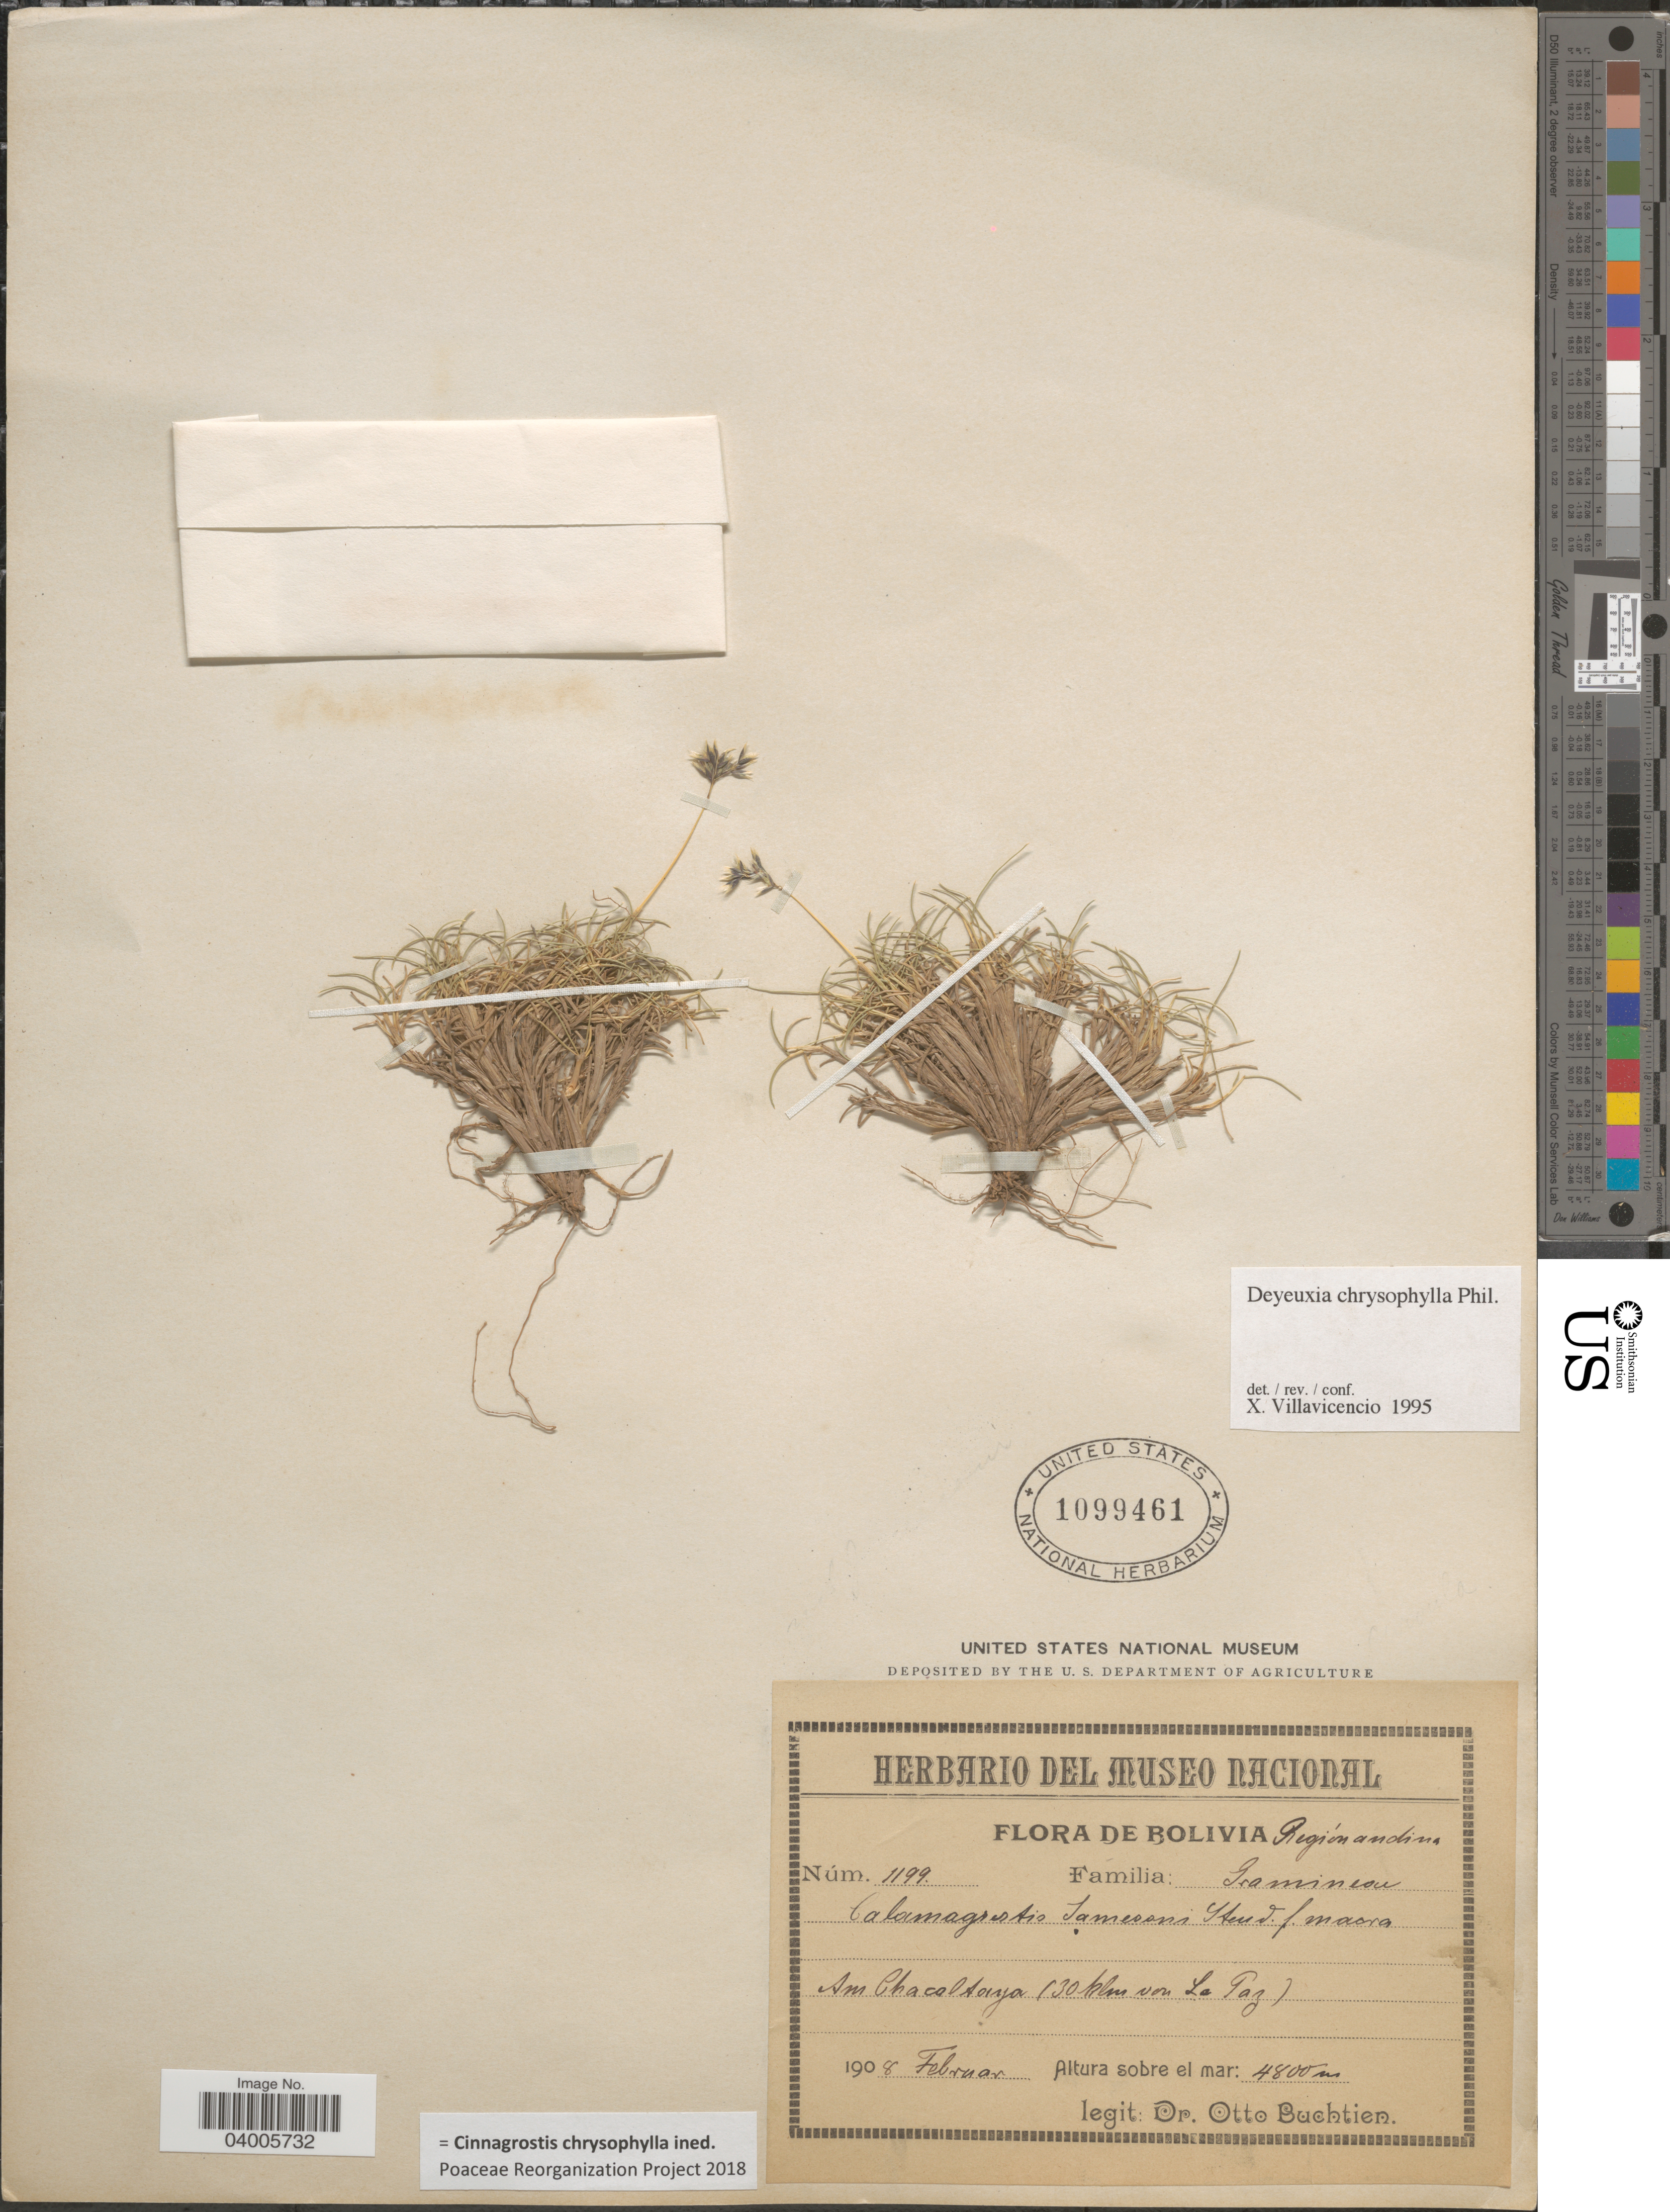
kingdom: Plantae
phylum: Tracheophyta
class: Liliopsida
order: Poales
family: Poaceae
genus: Cinnagrostis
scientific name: Cinnagrostis chrysophylla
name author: (Phil.) P.M. Peterson et al.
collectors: O. Buchtien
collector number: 1199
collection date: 1908-02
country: Bolivia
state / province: La Paz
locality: Región andina. Am Chacaltaya (30 klm von La Paz).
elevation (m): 4800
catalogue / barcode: US 1099461